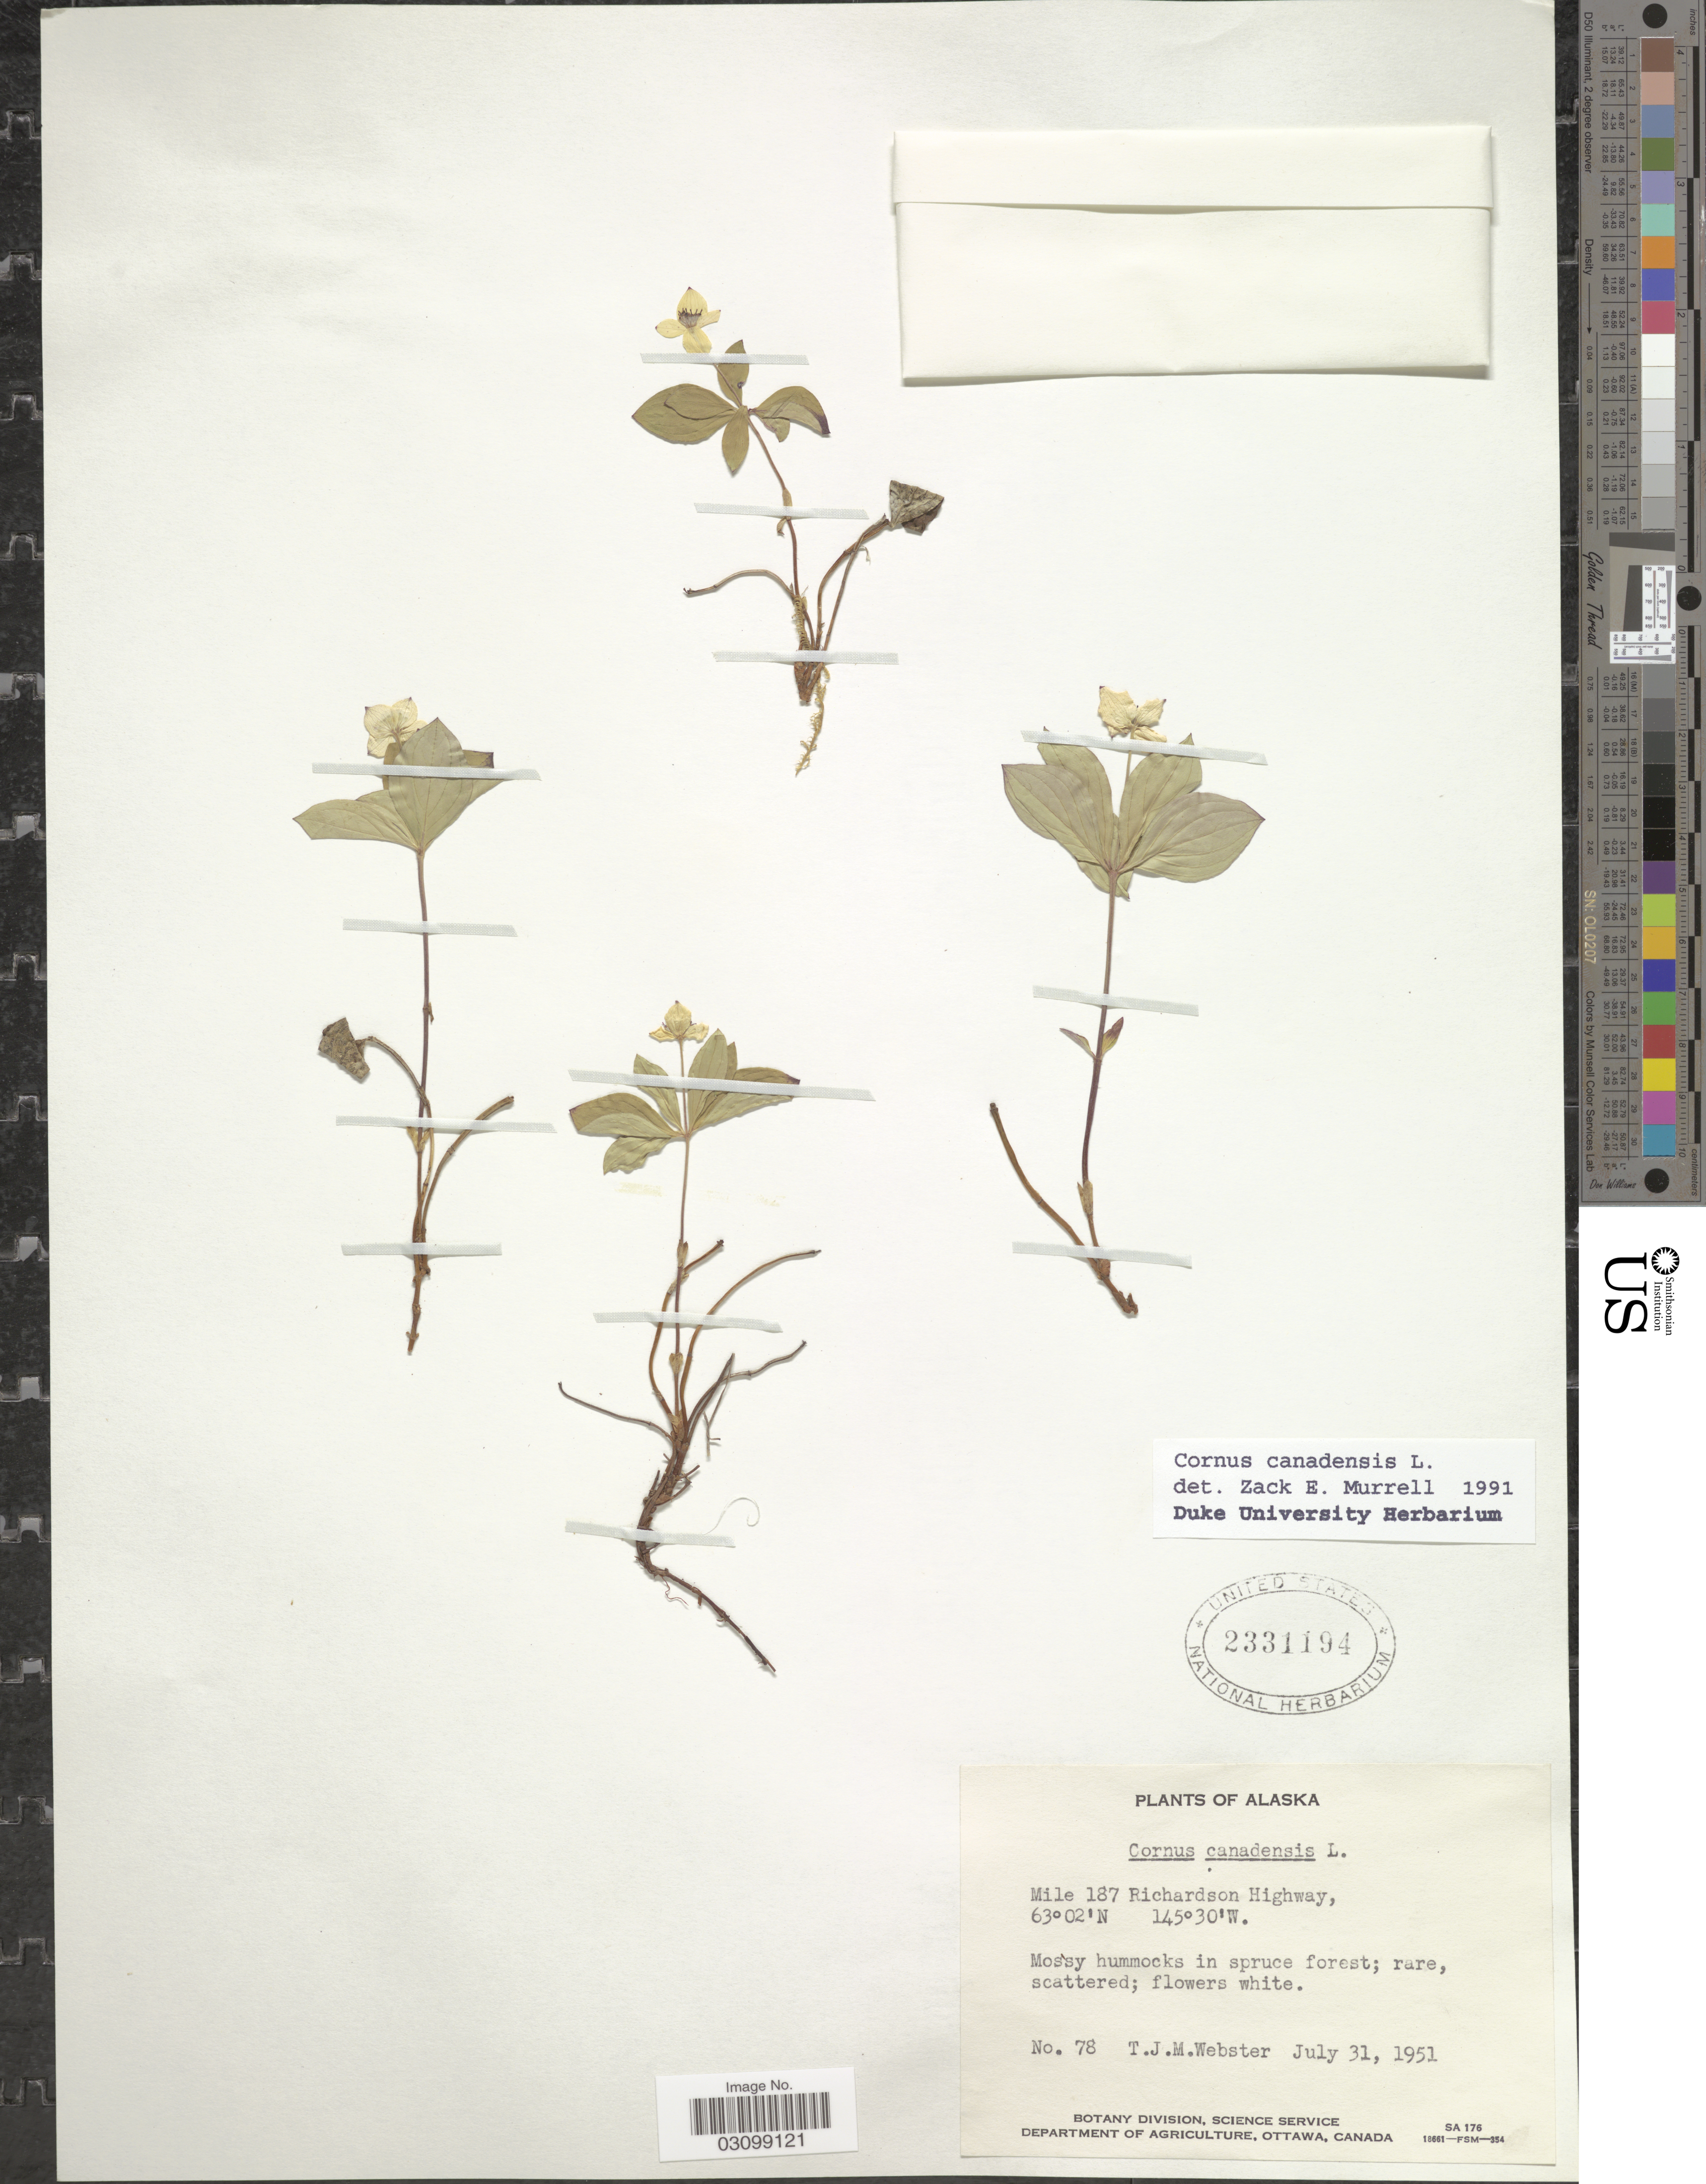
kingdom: Plantae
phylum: Tracheophyta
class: Magnoliopsida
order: Cornales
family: Cornaceae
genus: Cornus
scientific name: Cornus canadensis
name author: L.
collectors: T. J. Webster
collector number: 78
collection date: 1951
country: United States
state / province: Alaska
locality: Mile 187 Richardson Highway.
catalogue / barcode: US 2331194